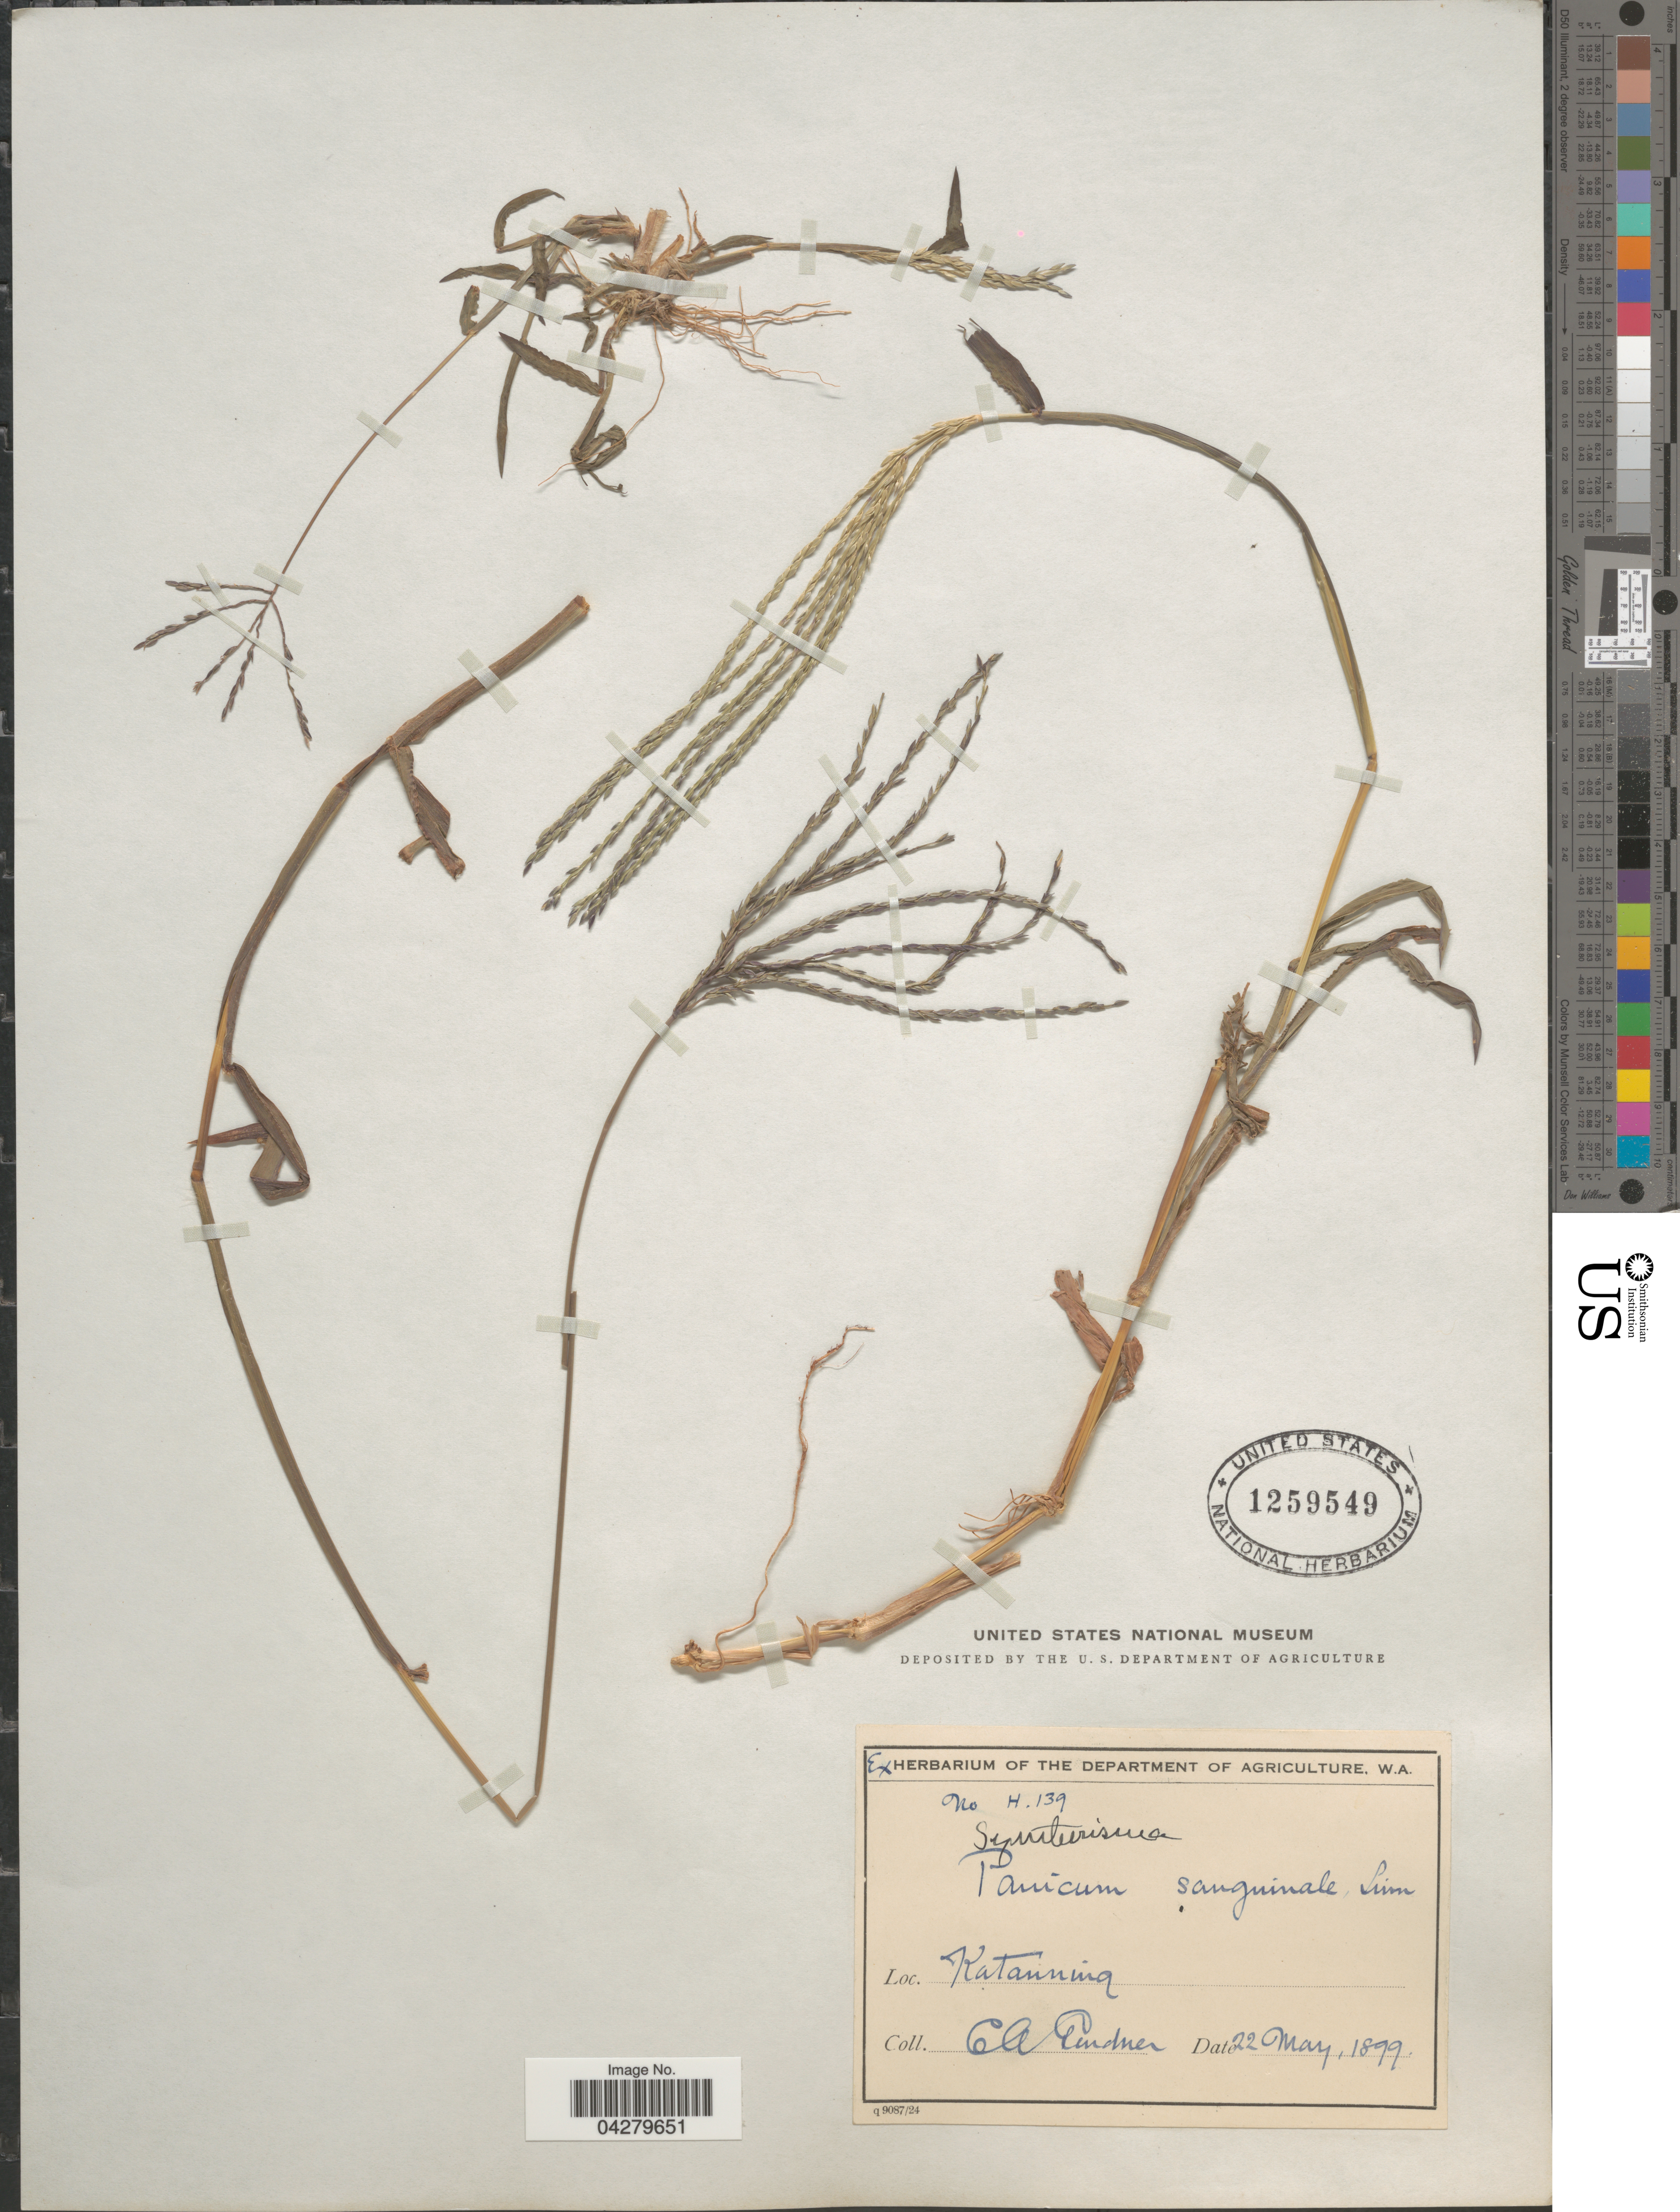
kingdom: Plantae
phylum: Tracheophyta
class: Liliopsida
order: Poales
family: Poaceae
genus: Digitaria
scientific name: Digitaria sanguinalis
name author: (L.) Scop.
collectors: C. A. Gardner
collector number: H139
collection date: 1899-05-22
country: Australia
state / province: Western Australia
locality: Katanning.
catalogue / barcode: US 1259549